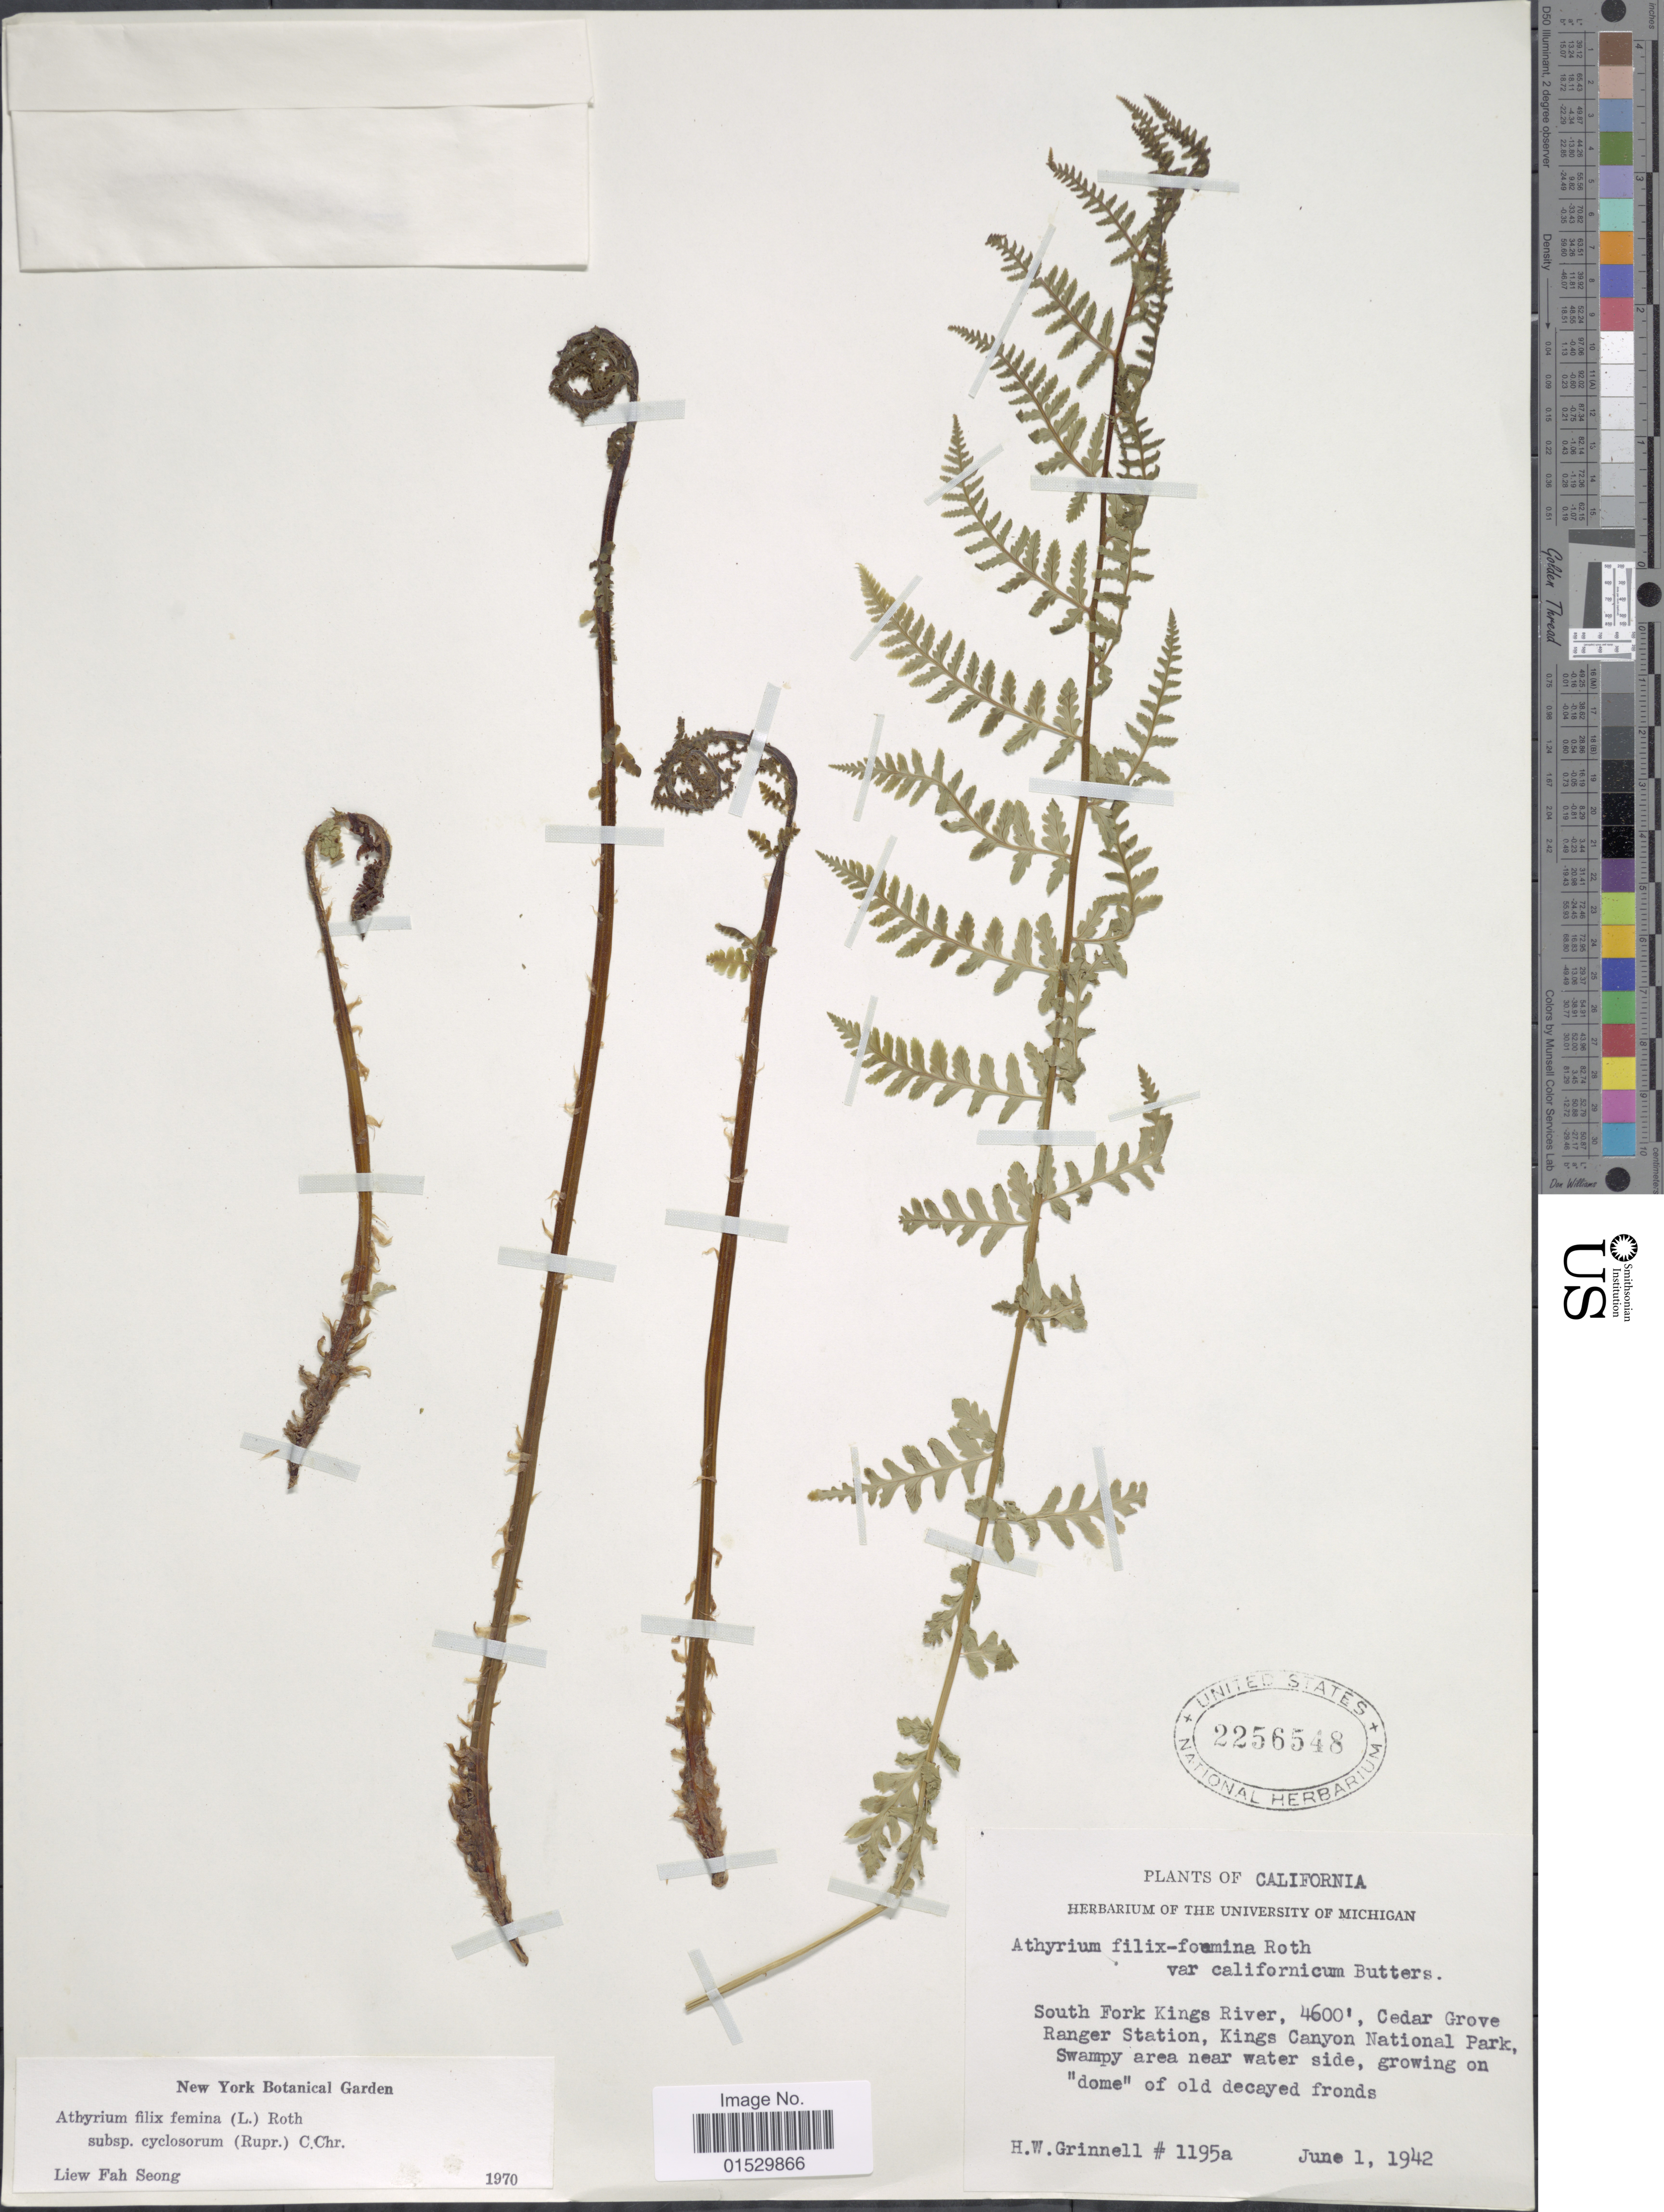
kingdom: Plantae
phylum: Tracheophyta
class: Polypodiopsida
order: Polypodiales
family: Athyriaceae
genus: Athyrium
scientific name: Athyrium filix-femina subsp. cyclosorum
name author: (Rupr.) C. Chr.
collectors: H. Grinnell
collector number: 1195a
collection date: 1942-06-01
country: United States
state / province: California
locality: South Fork Kings River, Cedar Grove Ranger Station, Kings Canyon National Park, Swampy area near water side, growing on " dome " of old dexayed fronds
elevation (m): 1402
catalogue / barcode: US 2256548